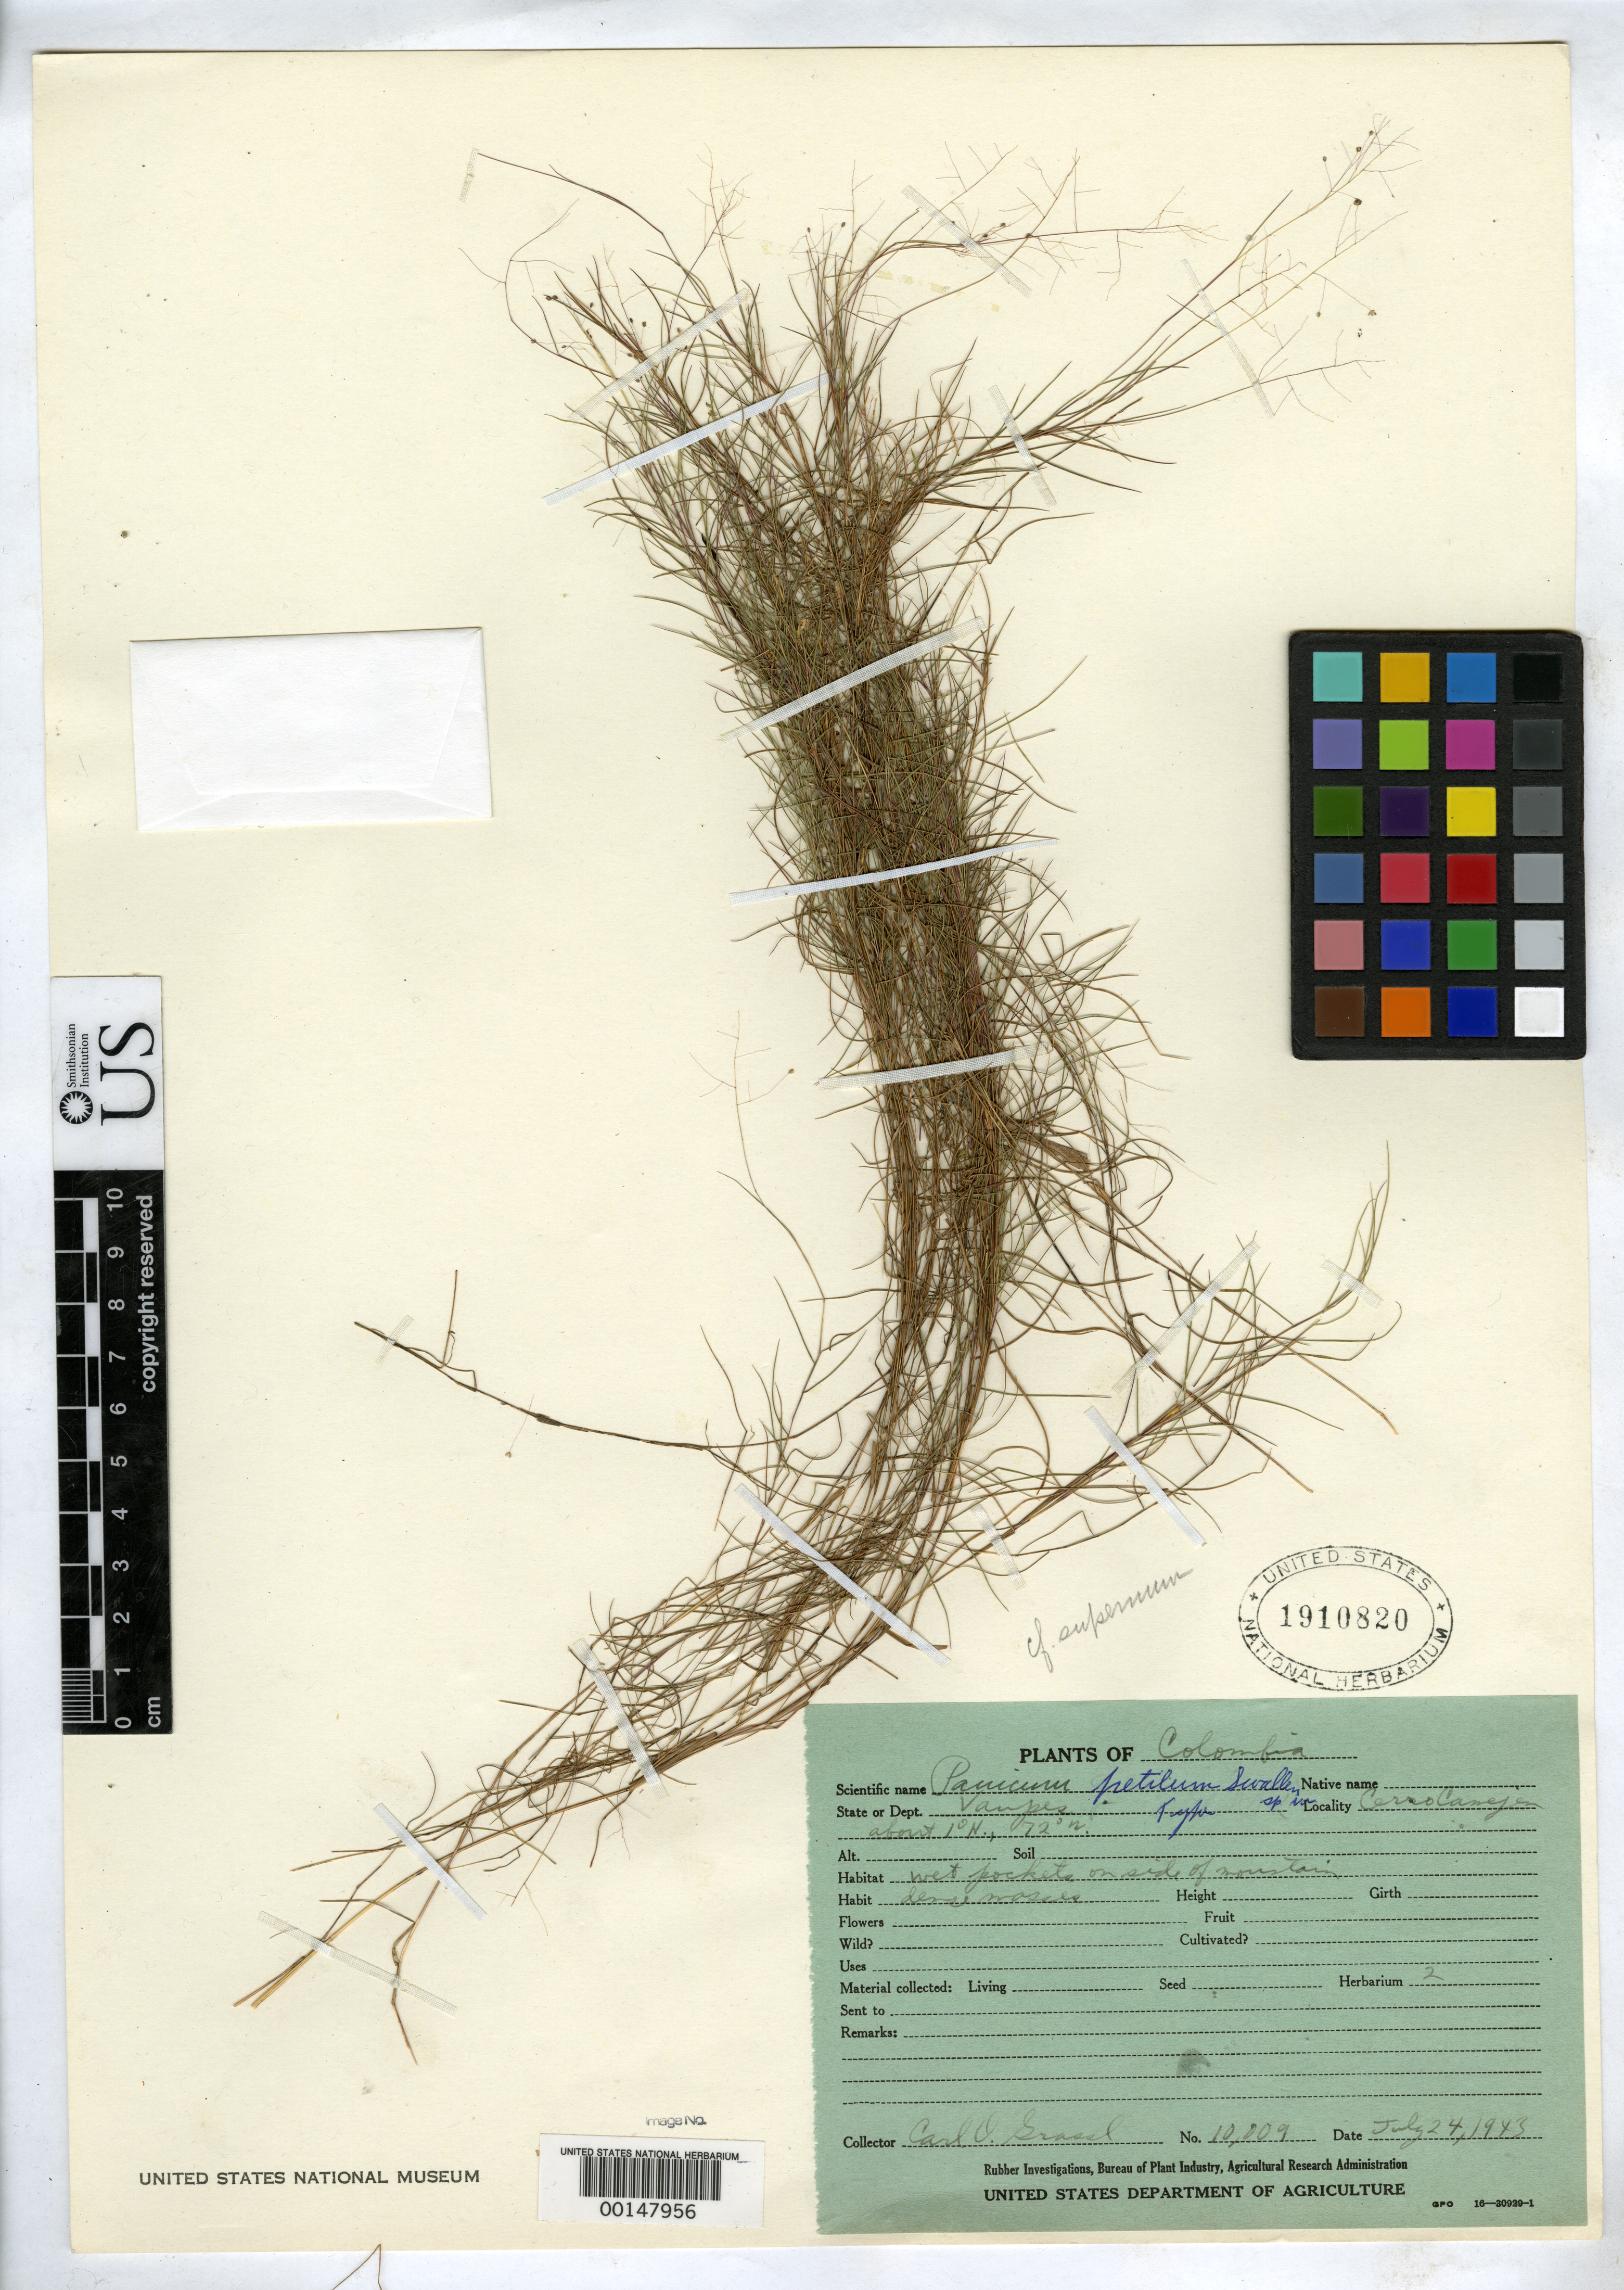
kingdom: Plantae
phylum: Tracheophyta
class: Liliopsida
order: Poales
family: Poaceae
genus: Panicum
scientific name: Panicum petilum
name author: Swallen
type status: Holotype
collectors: C. Grassl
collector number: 10009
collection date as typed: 24 Jul 1943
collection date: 1943-07-24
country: Colombia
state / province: Vaupés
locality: Cerro Canejen.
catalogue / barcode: US 1910820